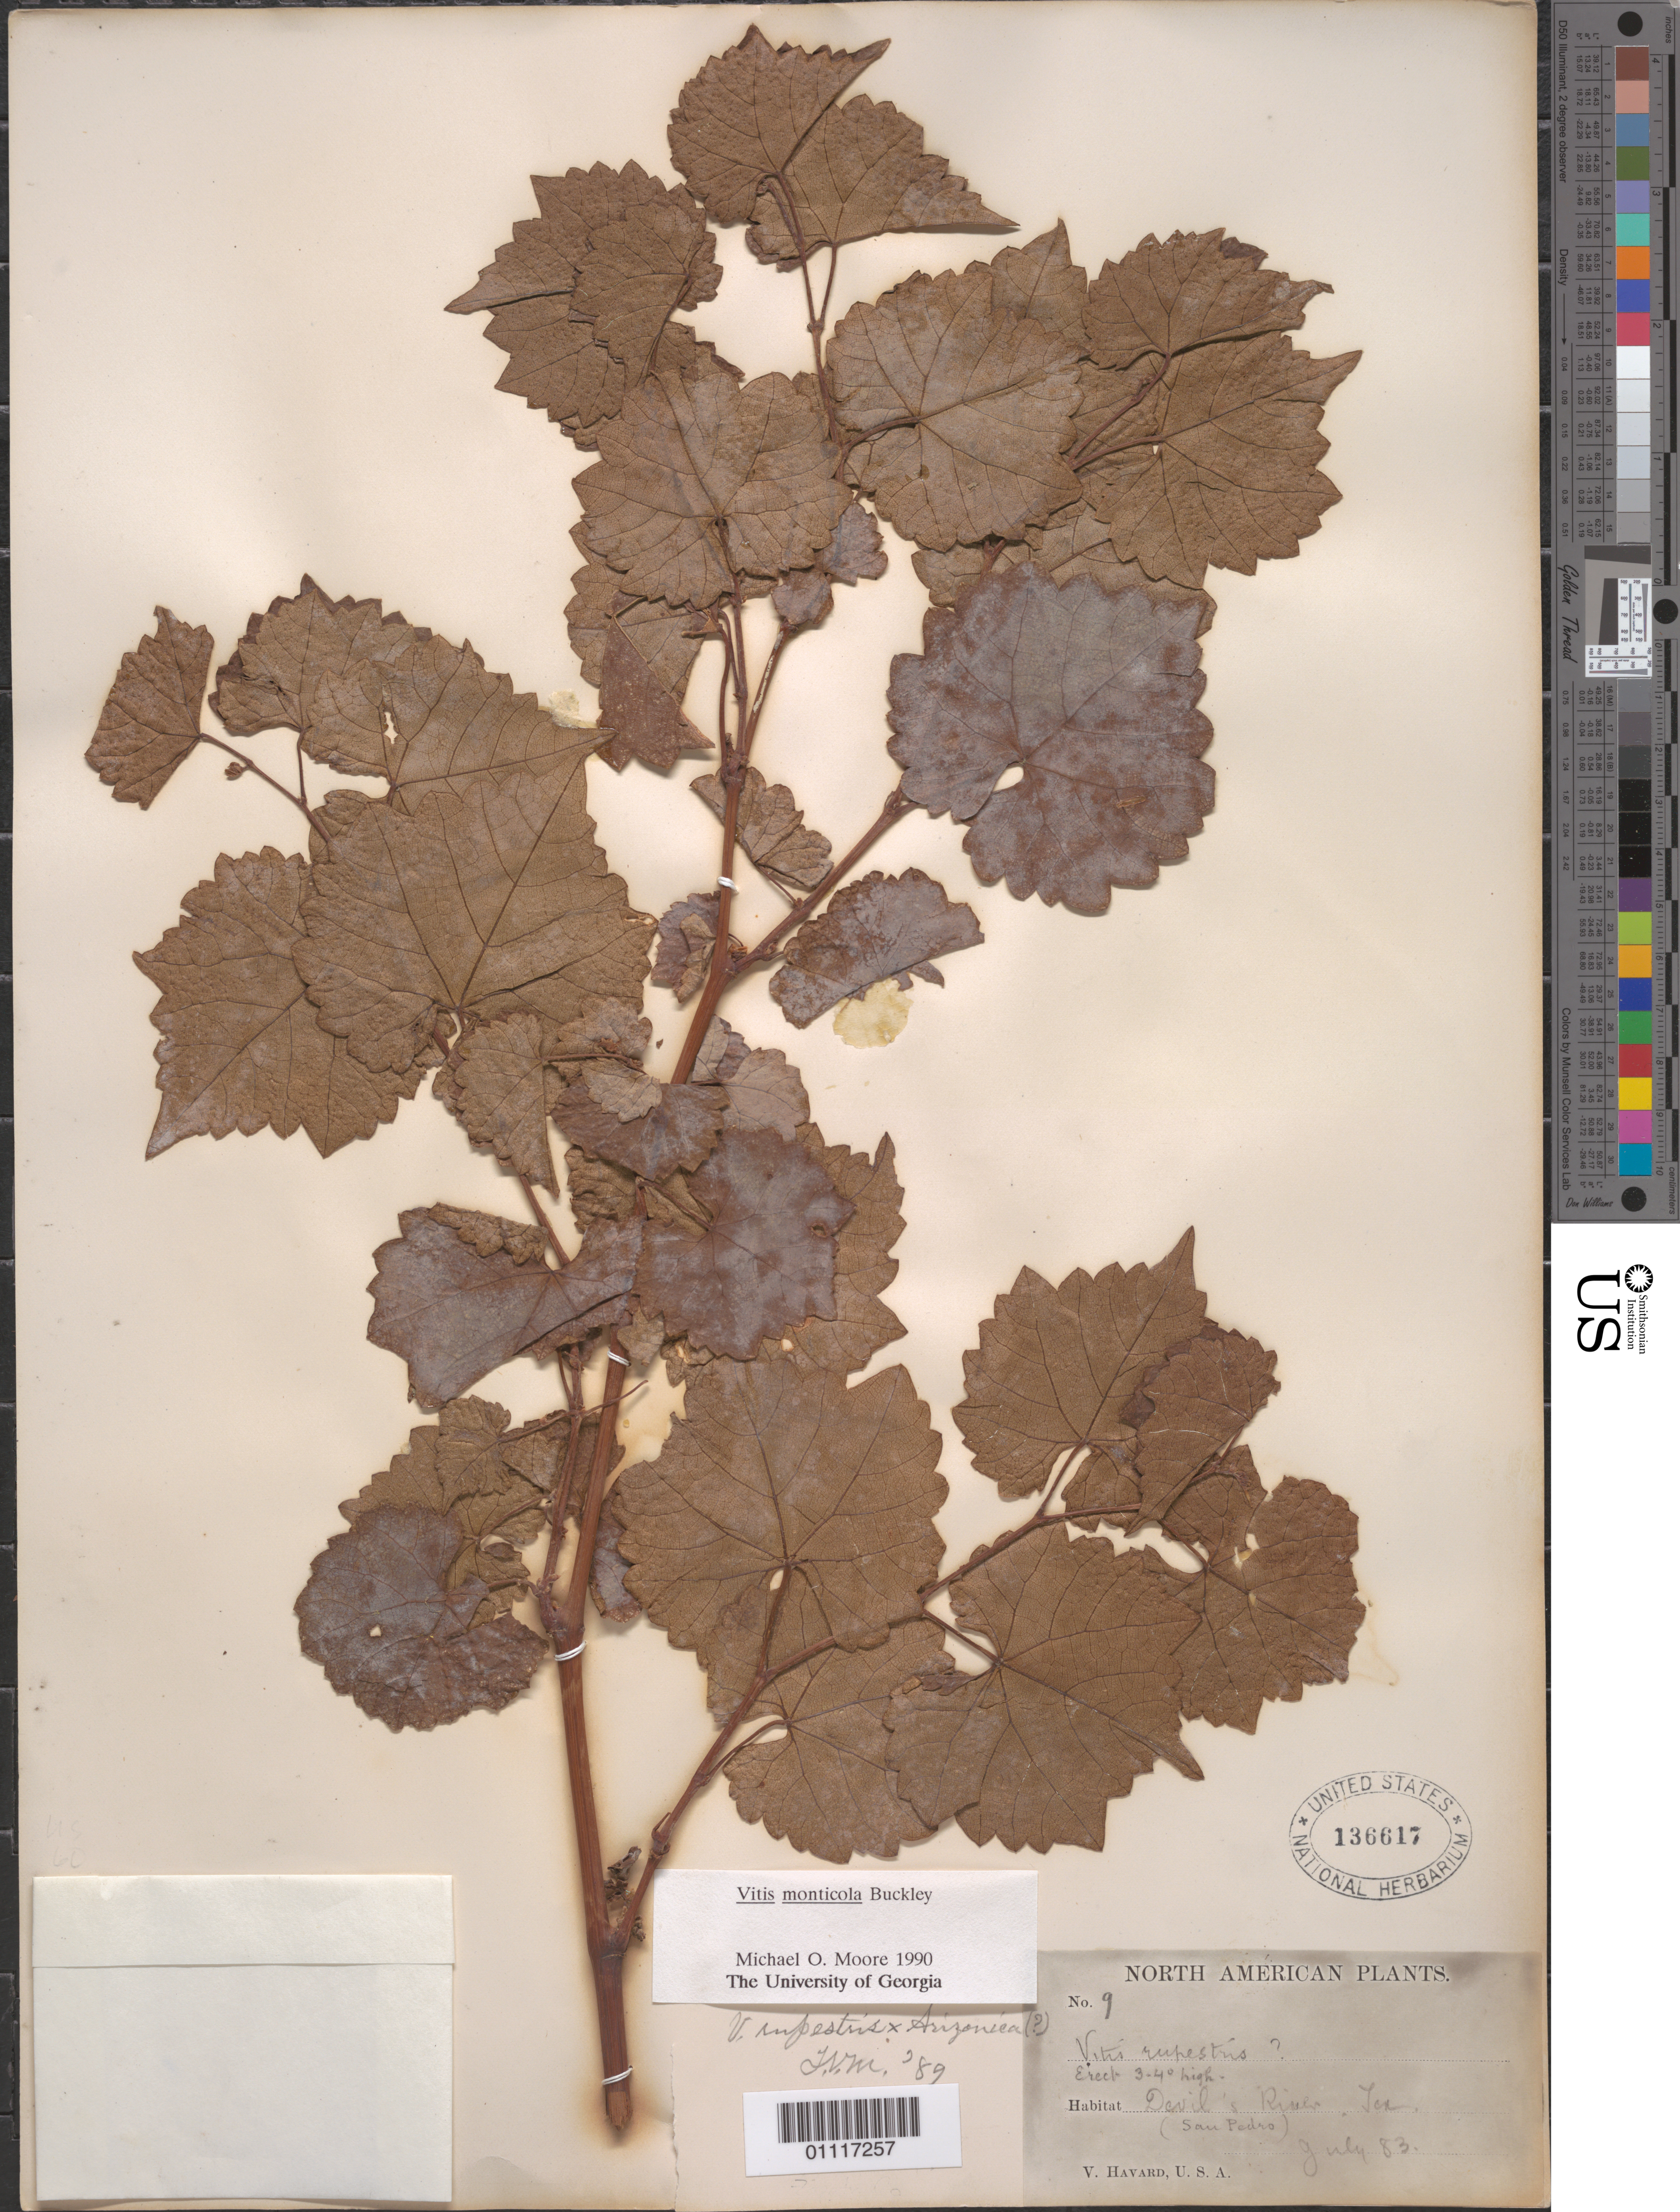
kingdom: Plantae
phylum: Tracheophyta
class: Magnoliopsida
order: Vitales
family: Vitaceae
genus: Vitis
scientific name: Vitis monticola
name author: Buckley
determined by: Moore, M. O.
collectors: V. Havard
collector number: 9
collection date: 1883-07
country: United States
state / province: Texas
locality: Devil's River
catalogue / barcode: US 136617